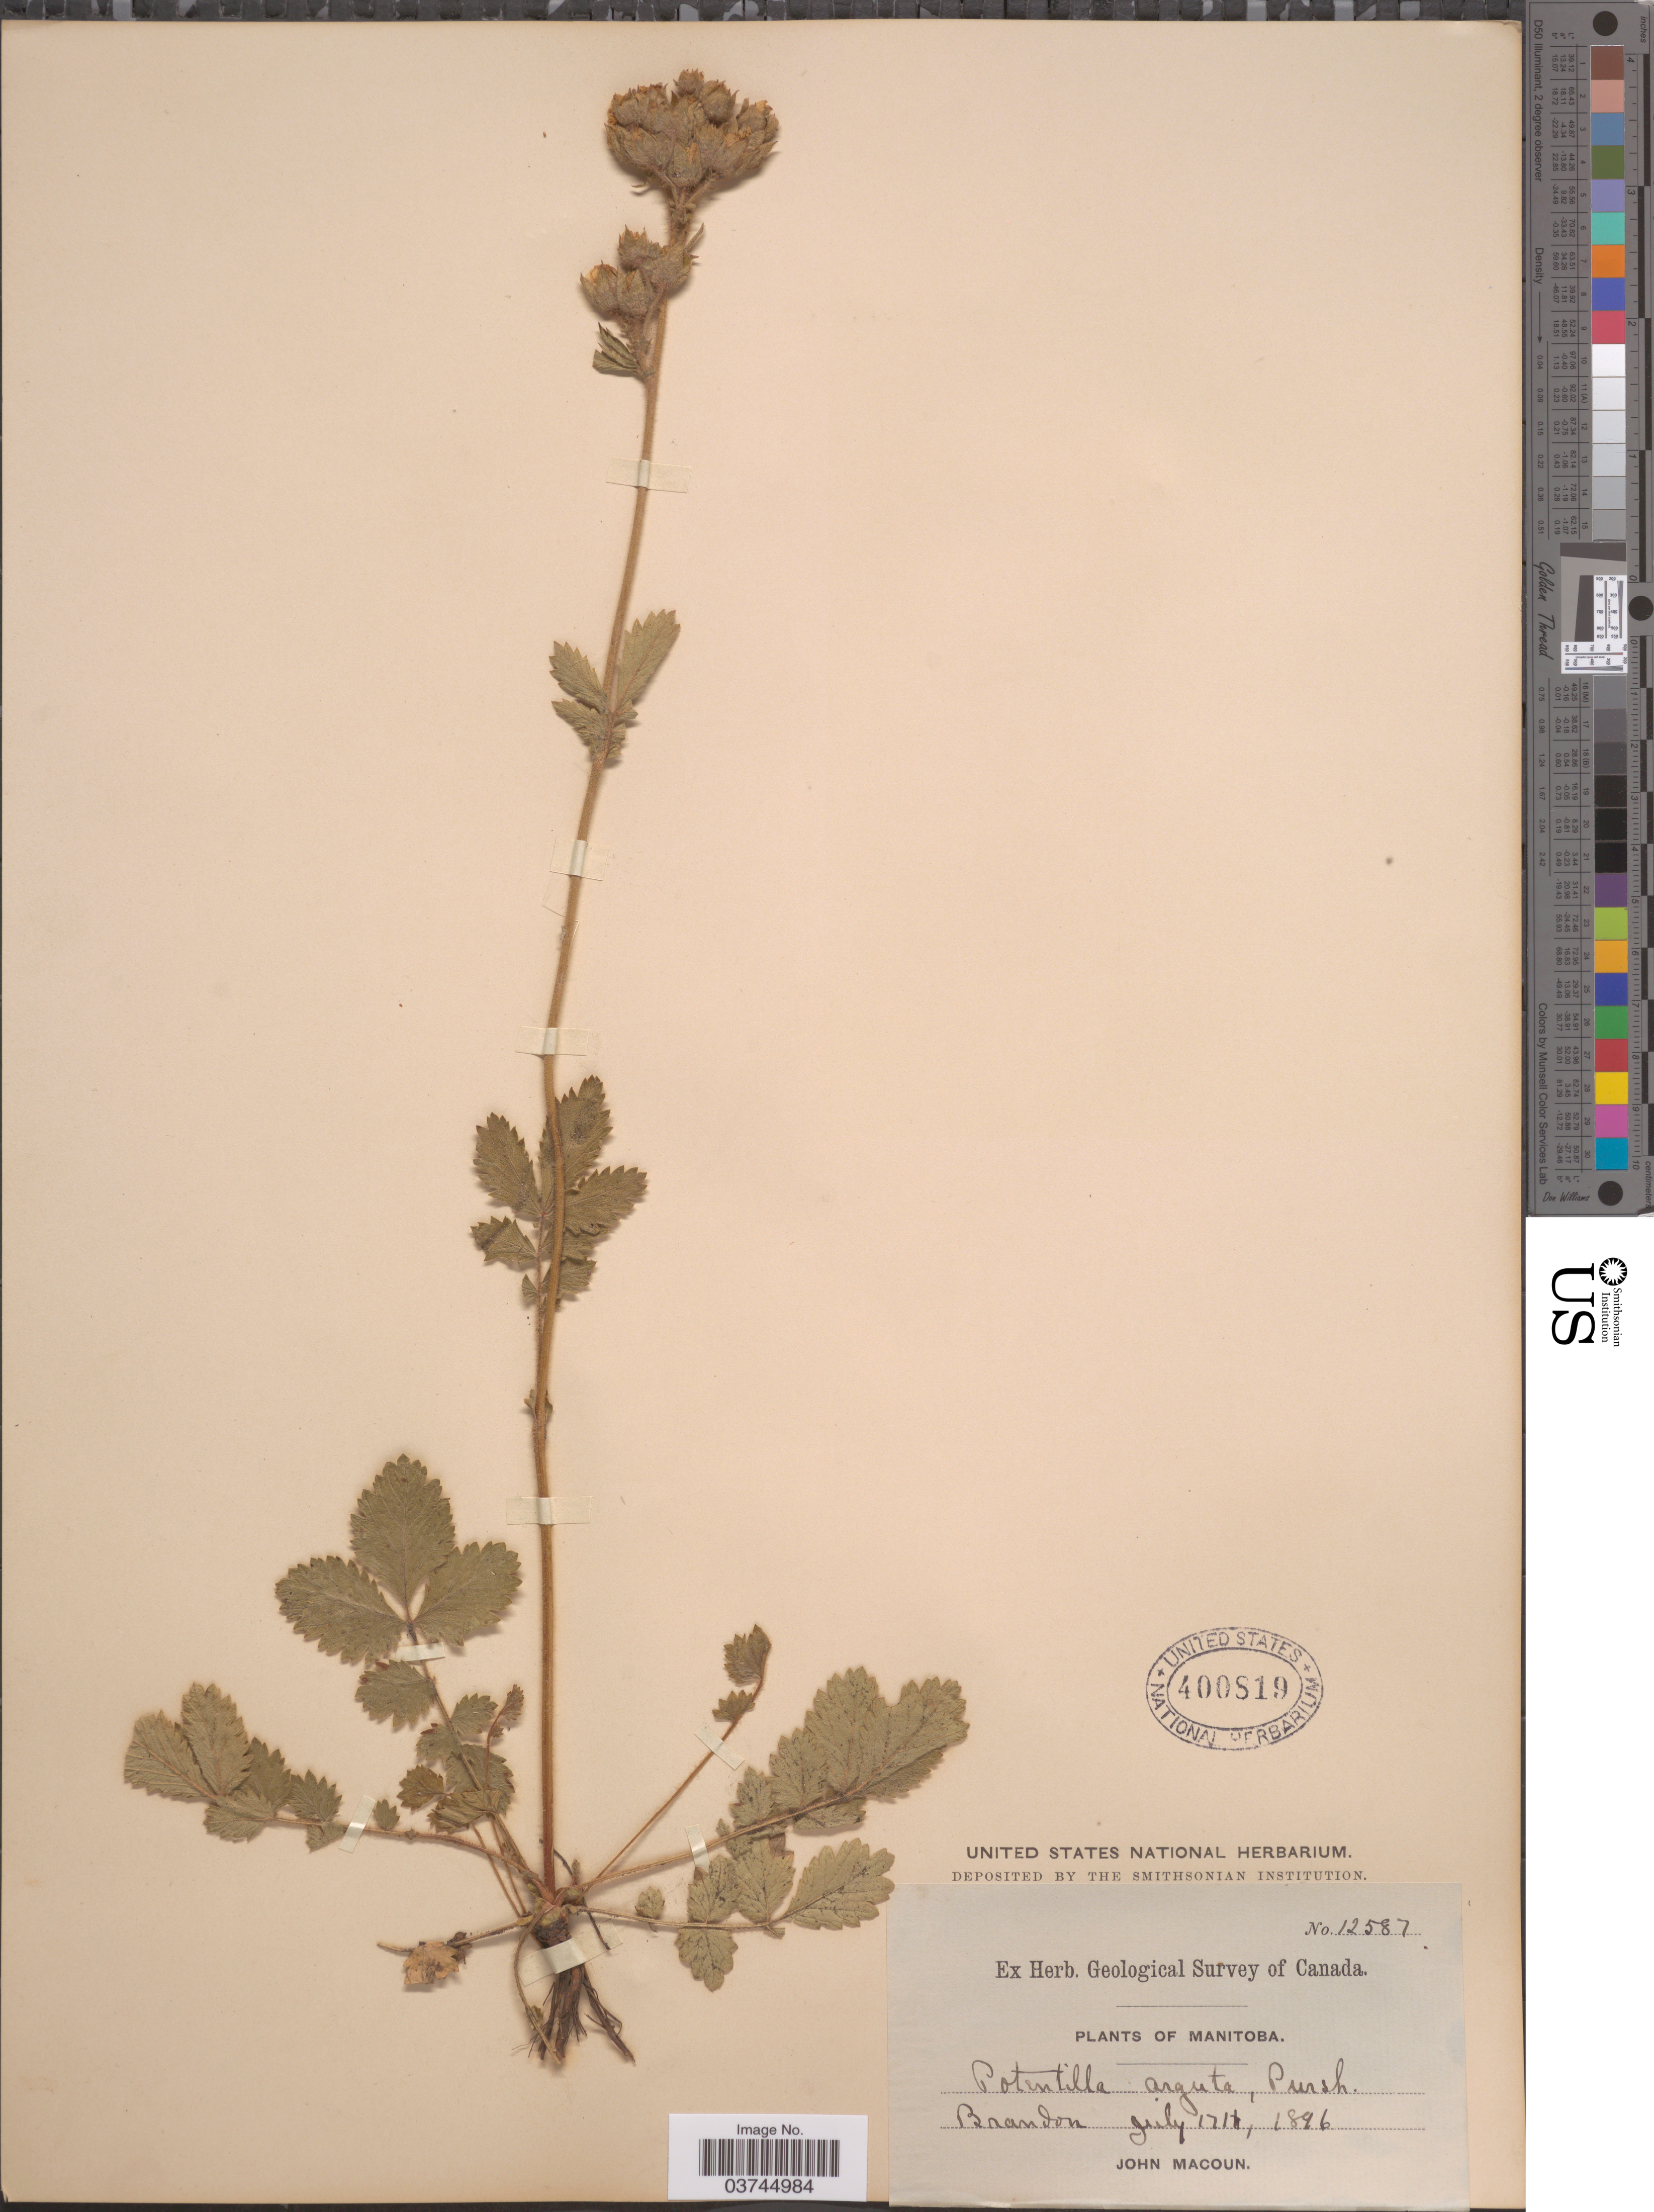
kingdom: Plantae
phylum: Tracheophyta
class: Magnoliopsida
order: Rosales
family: Rosaceae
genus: Drymocallis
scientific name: Drymocallis arguta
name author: (Pursh) Rydb.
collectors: J. Macoun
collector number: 12587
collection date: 1896-07-17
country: Canada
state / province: Manitoba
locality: Brandon.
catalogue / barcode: US 400819